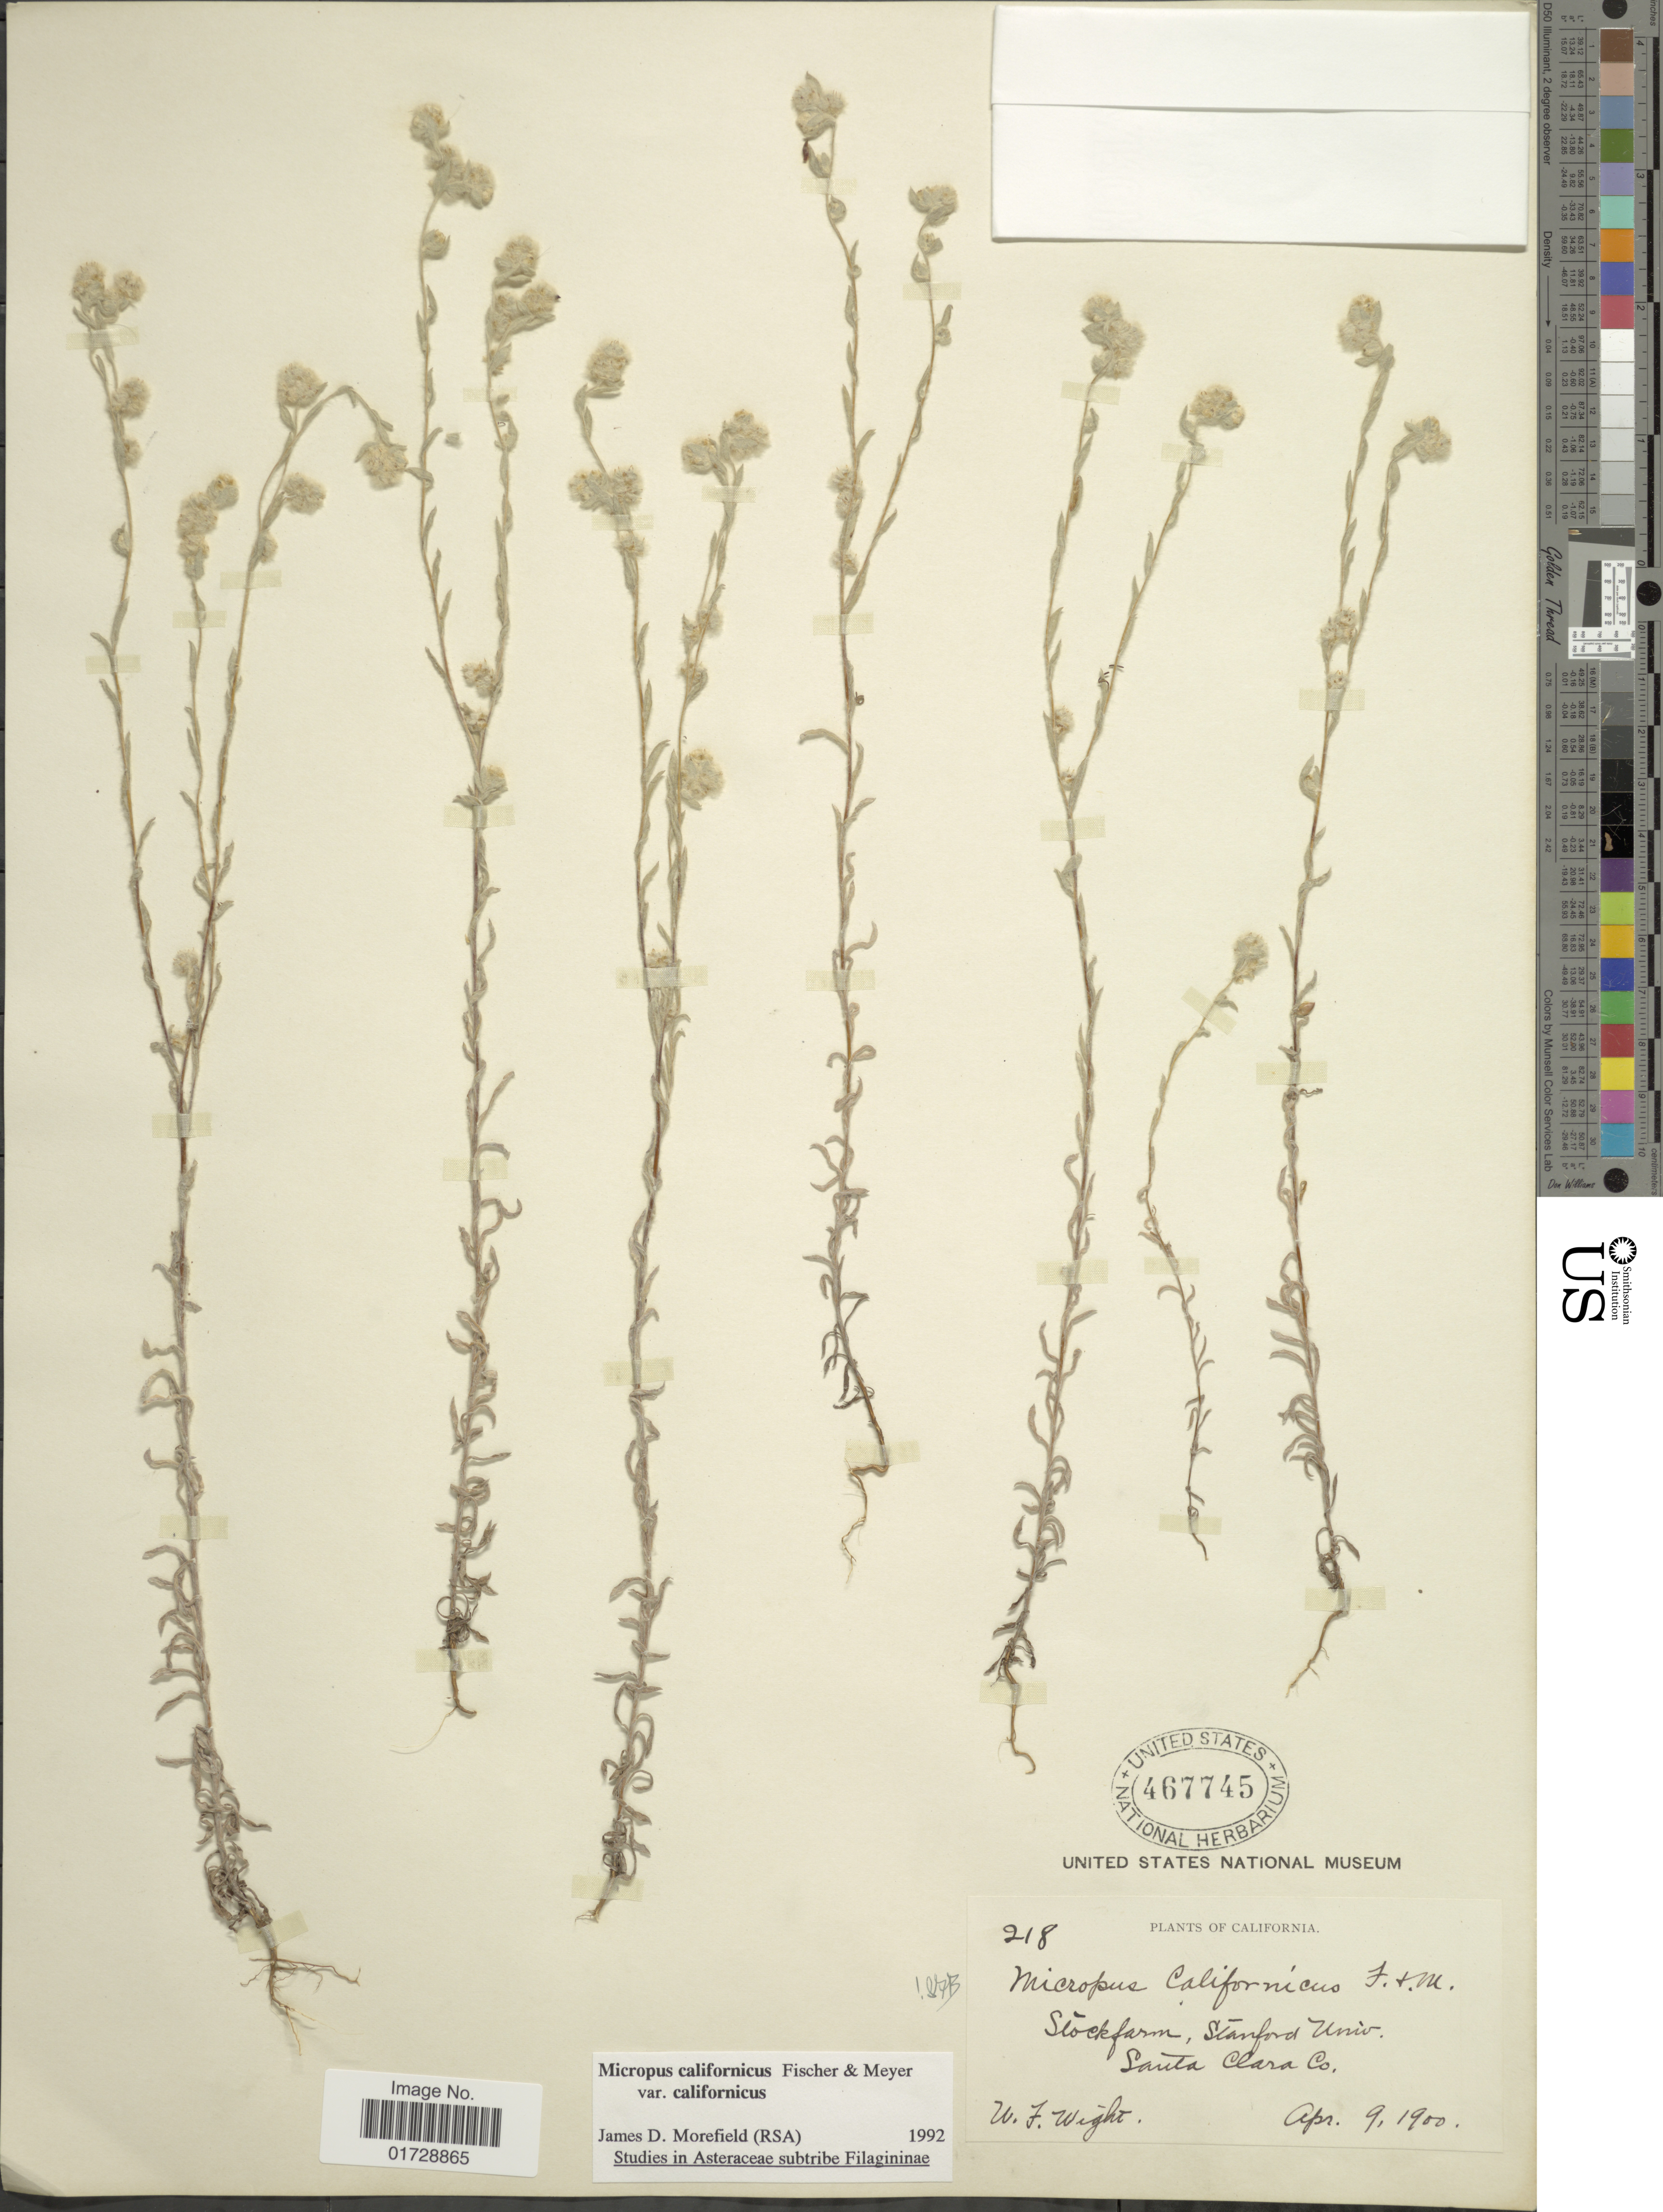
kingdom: Plantae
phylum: Tracheophyta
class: Magnoliopsida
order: Asterales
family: Asteraceae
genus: Micropus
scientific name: Micropus californicus var. californicus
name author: Fisch. & C.A. Mey.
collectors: W. Wight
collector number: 218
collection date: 1900-04-09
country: United States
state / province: California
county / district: Santa Clara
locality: Stockfarm, Stanford Univ. Santa Clara Co.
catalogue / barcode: US 467745